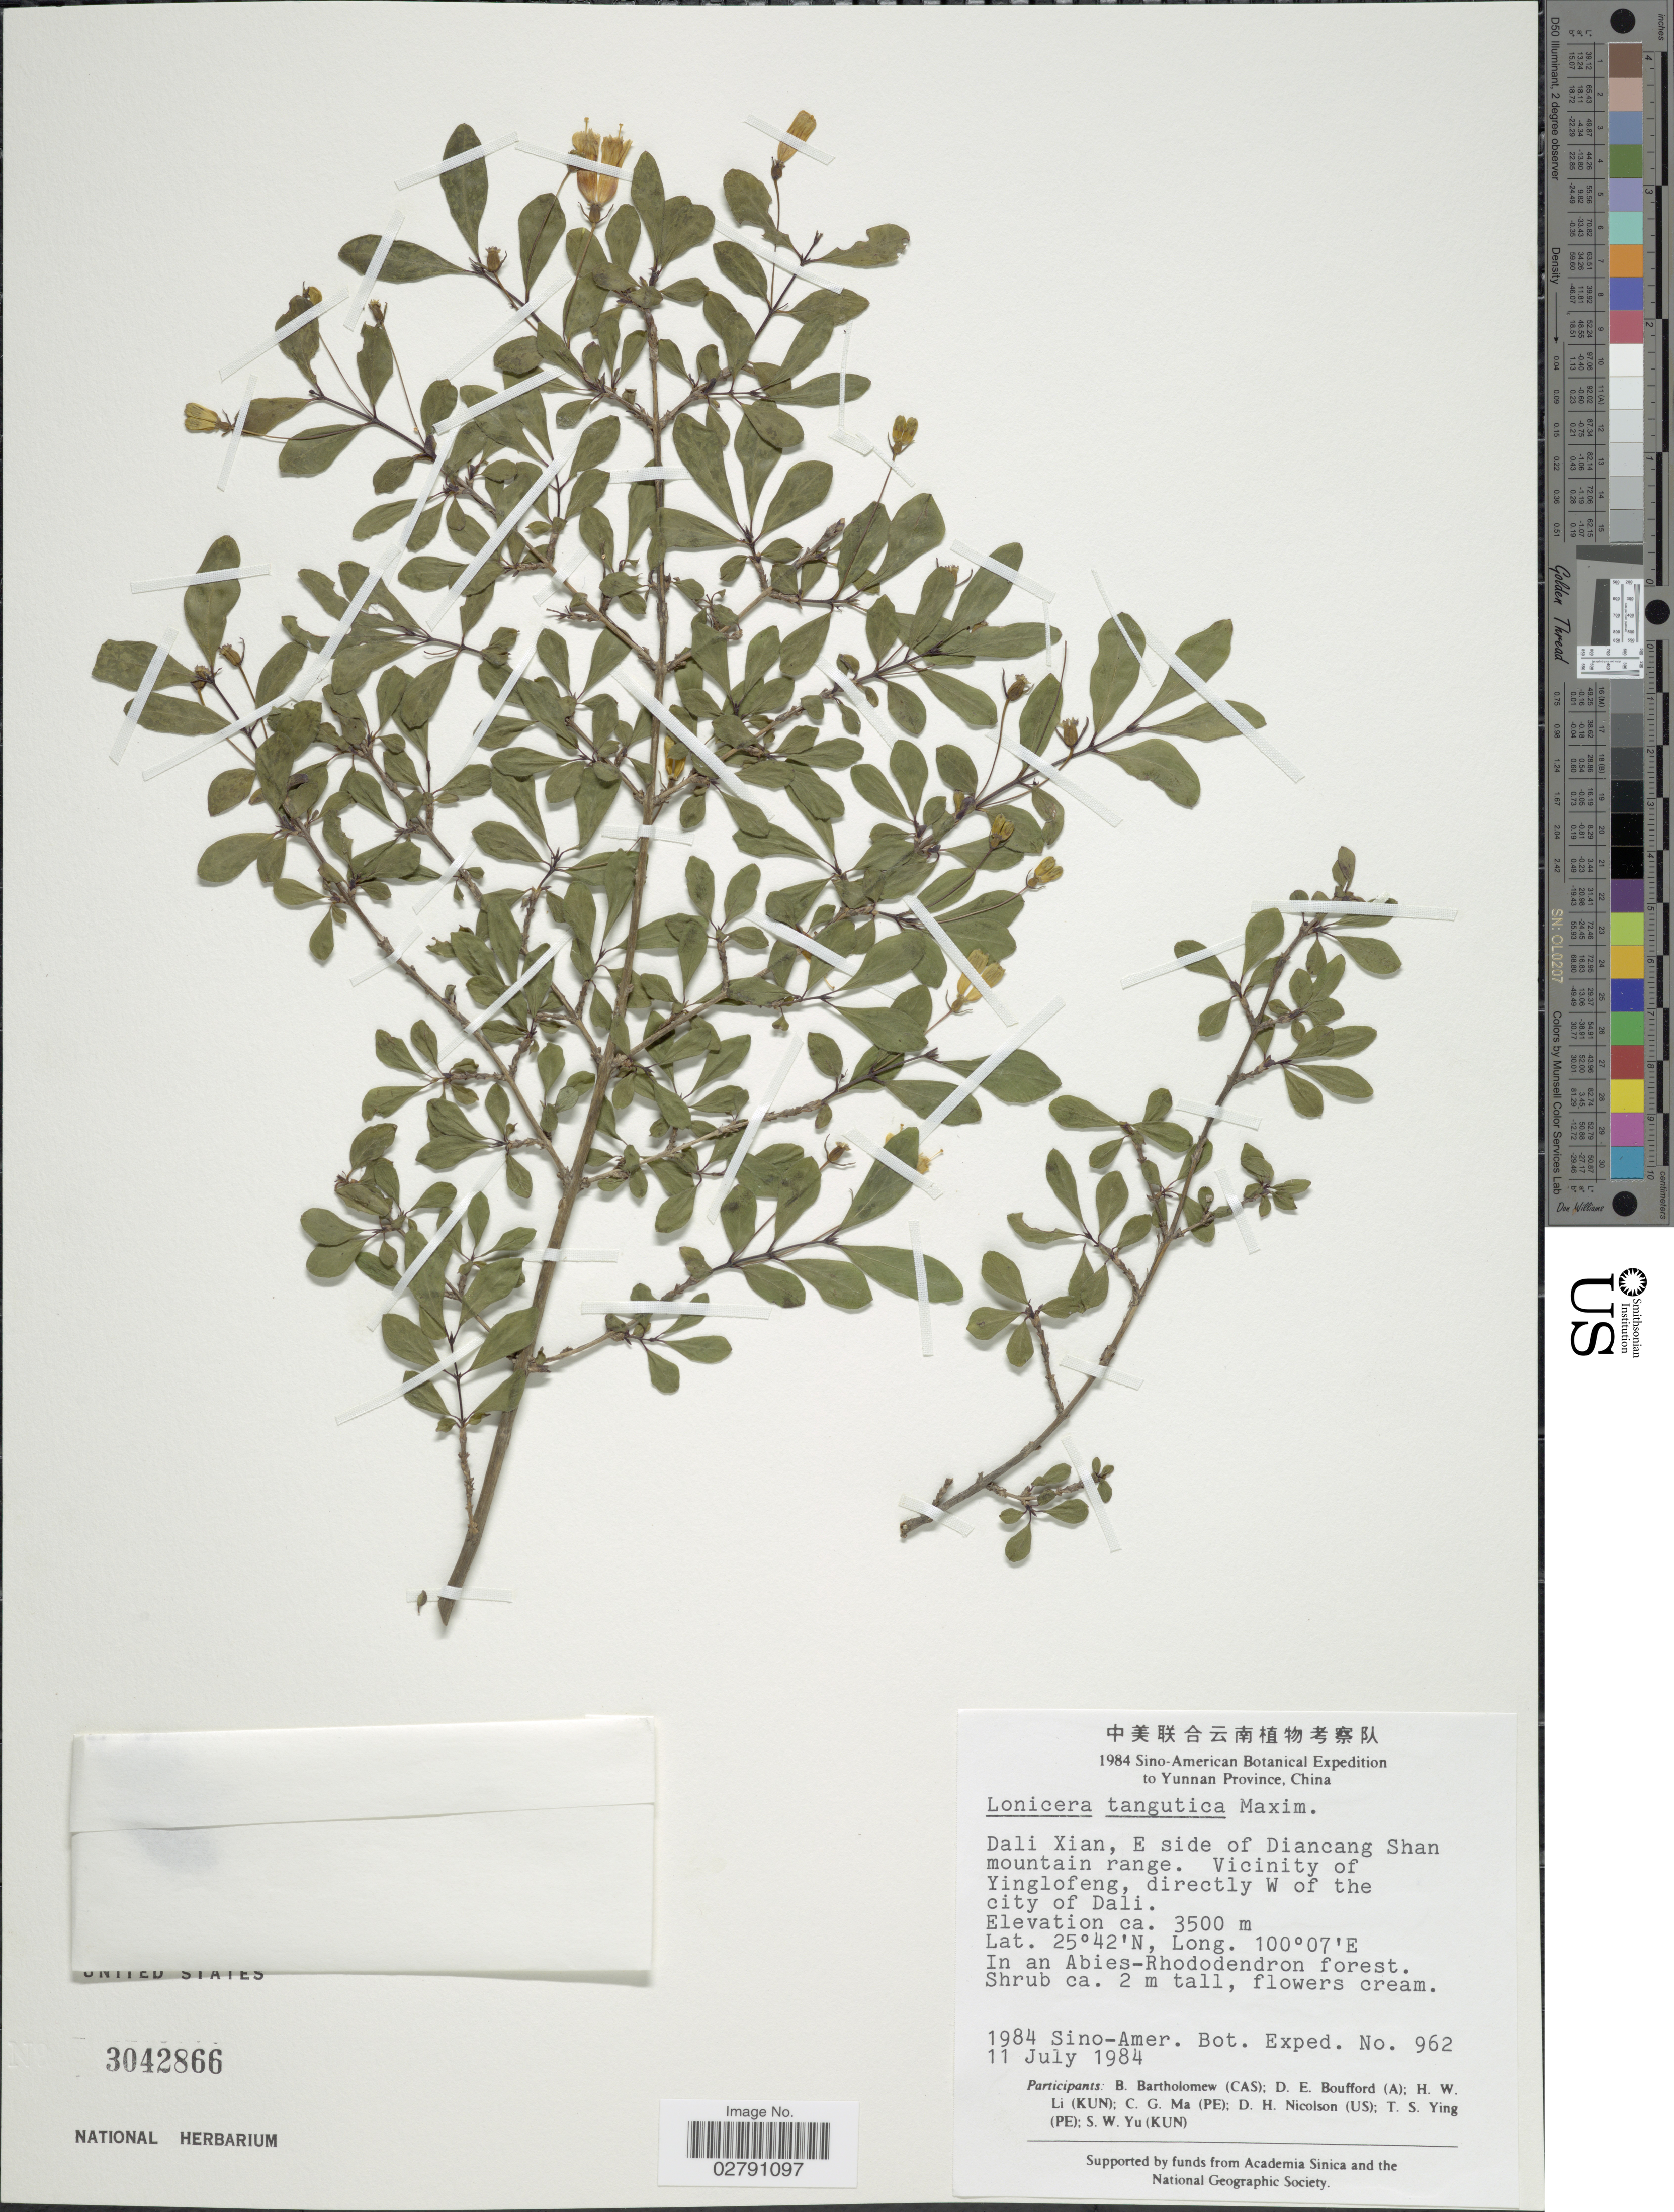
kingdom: Plantae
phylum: Tracheophyta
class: Magnoliopsida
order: Dipsacales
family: Caprifoliaceae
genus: Lonicera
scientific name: Lonicera tangutica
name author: Maxim.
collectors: Sino-Amer. Bot. Exped. 1984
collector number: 962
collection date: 1984-07-11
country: China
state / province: Yunnan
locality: Dali Xian, E side of Diancang Shan mountain range. Vicinity of Yinglofeng, directly W of the city of Dali.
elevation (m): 3500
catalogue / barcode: US 3042866